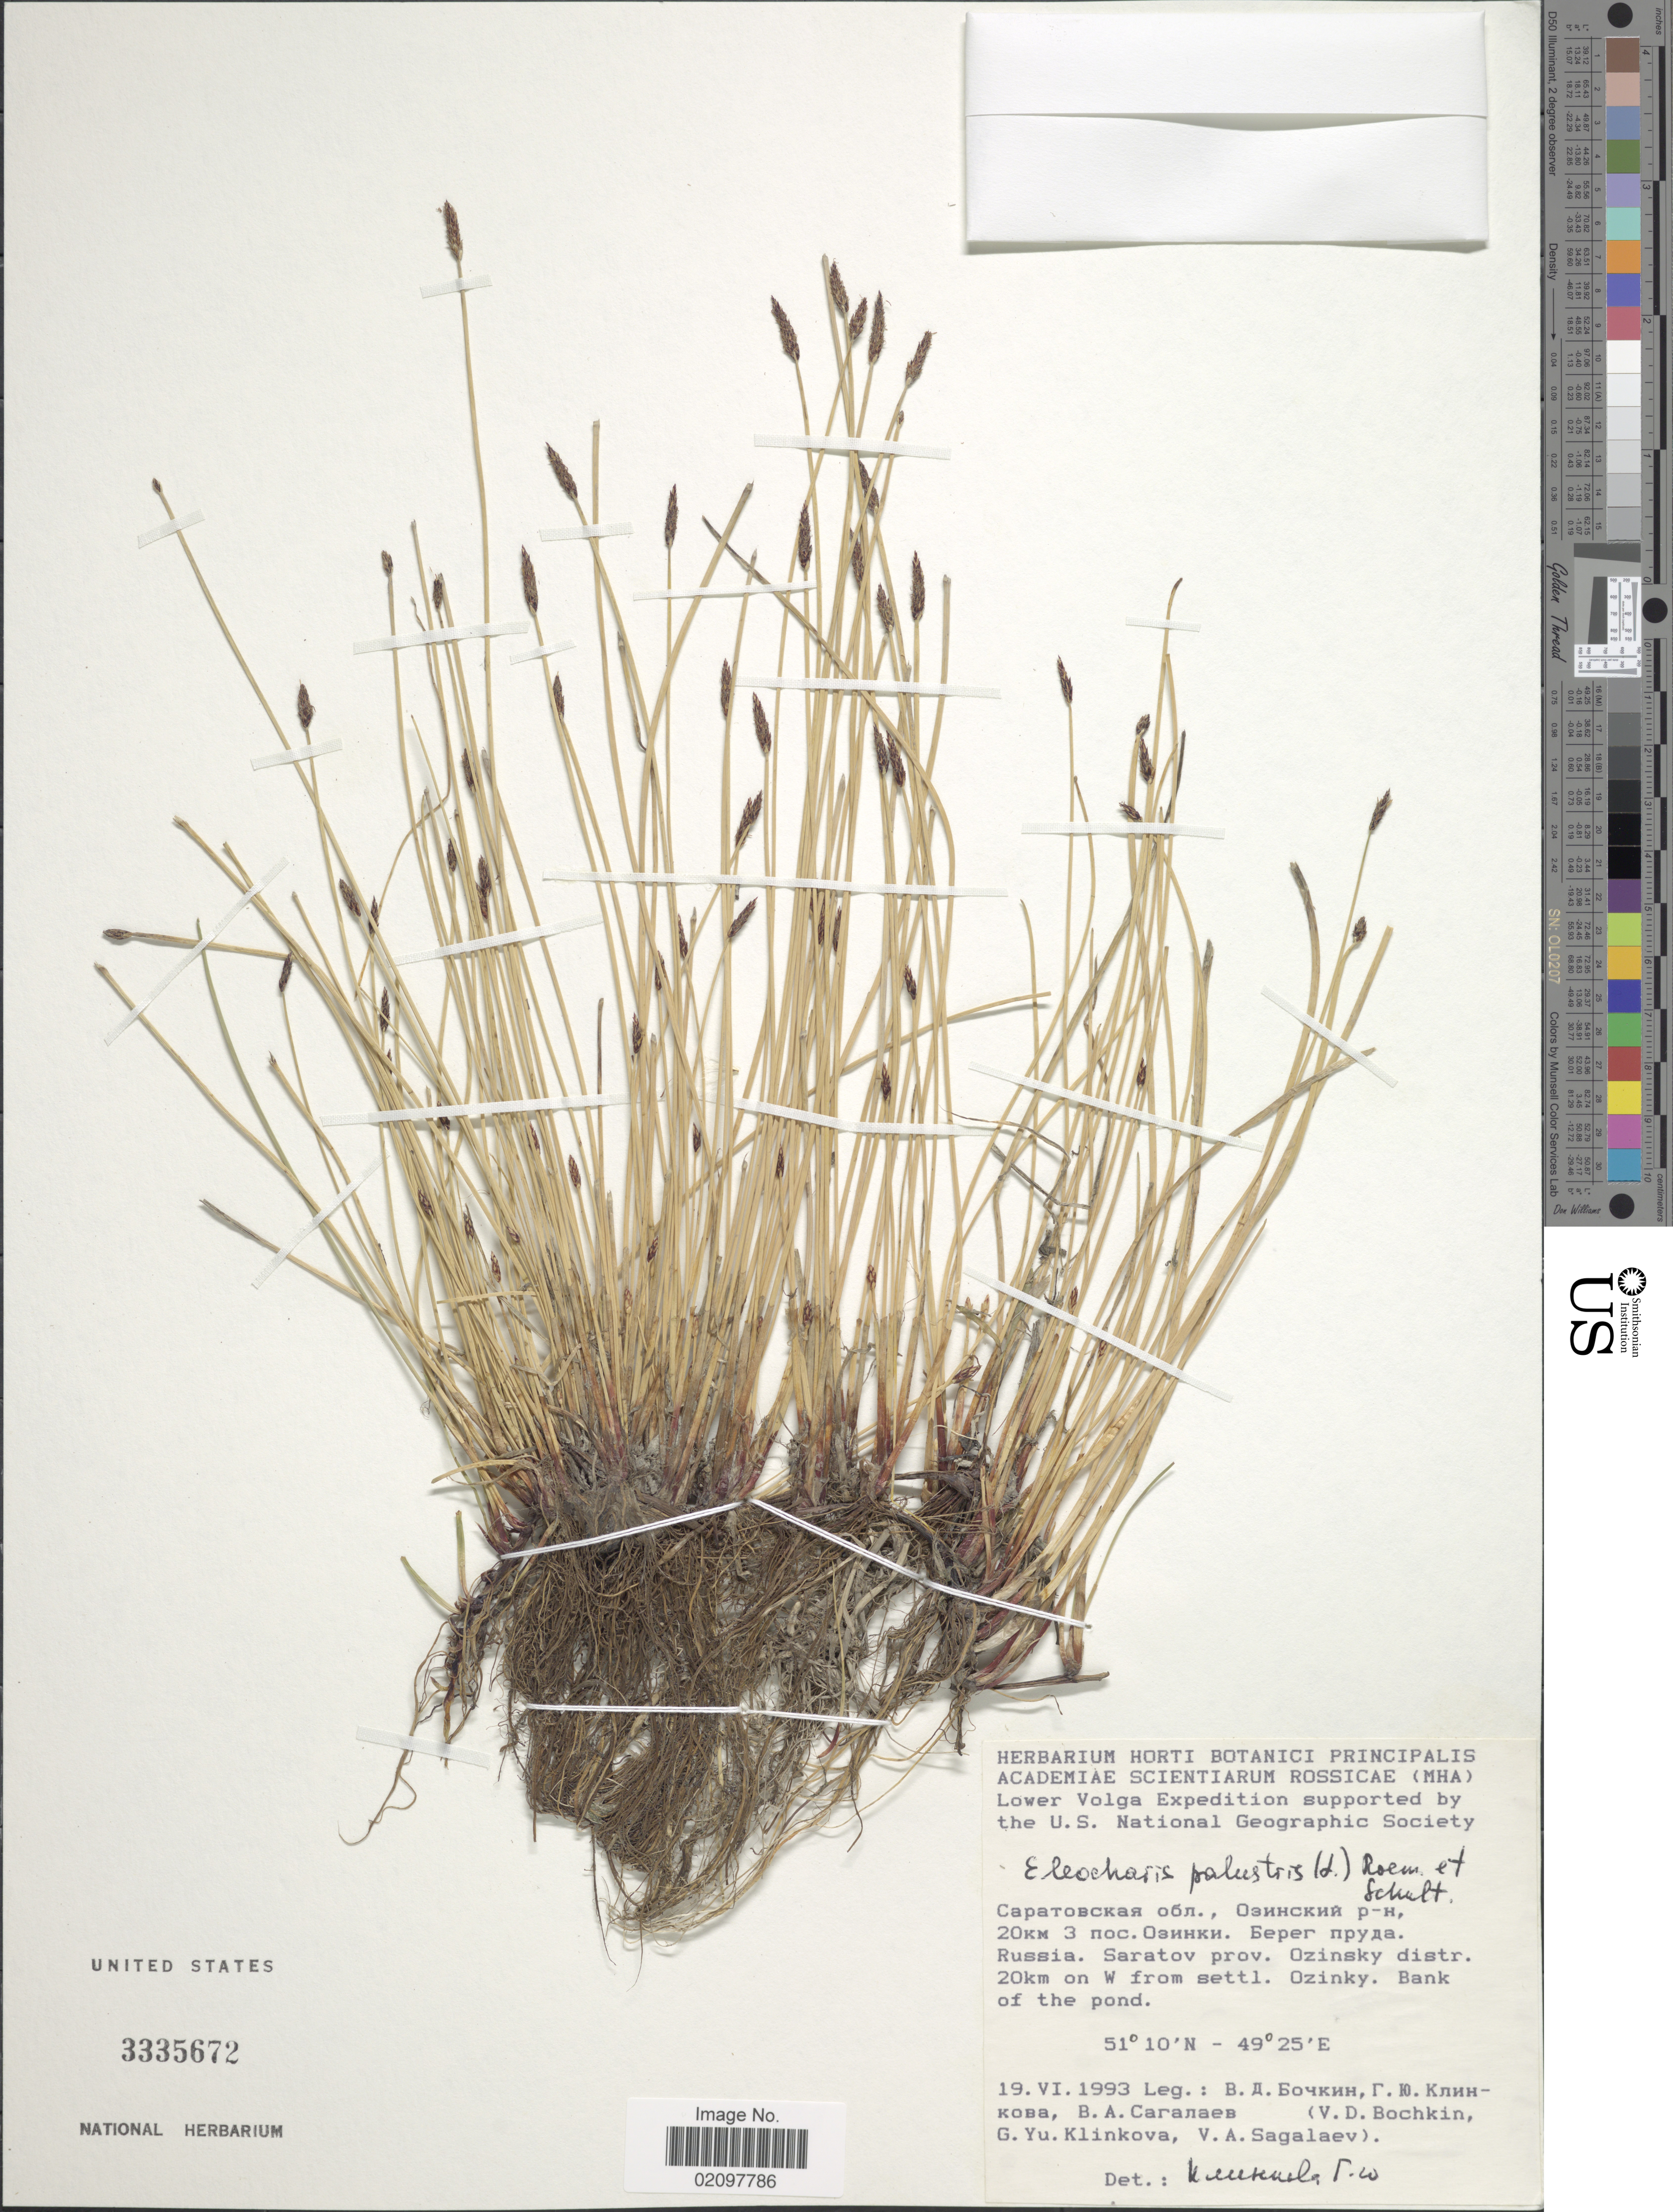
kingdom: Plantae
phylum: Tracheophyta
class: Liliopsida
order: Poales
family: Cyperaceae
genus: Eleocharis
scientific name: Eleocharis palustris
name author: (L.) Roem. & Schult.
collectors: V. Bochkin, G. Klinkova & V. Sagalaev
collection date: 1933-06-19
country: Russian Federation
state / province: Saratov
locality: Lower Volga. Russia. Saratov prov. Ozinsky distr. 20 km on W from settl. Ozinky. Bank of pond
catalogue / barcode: US 3335672